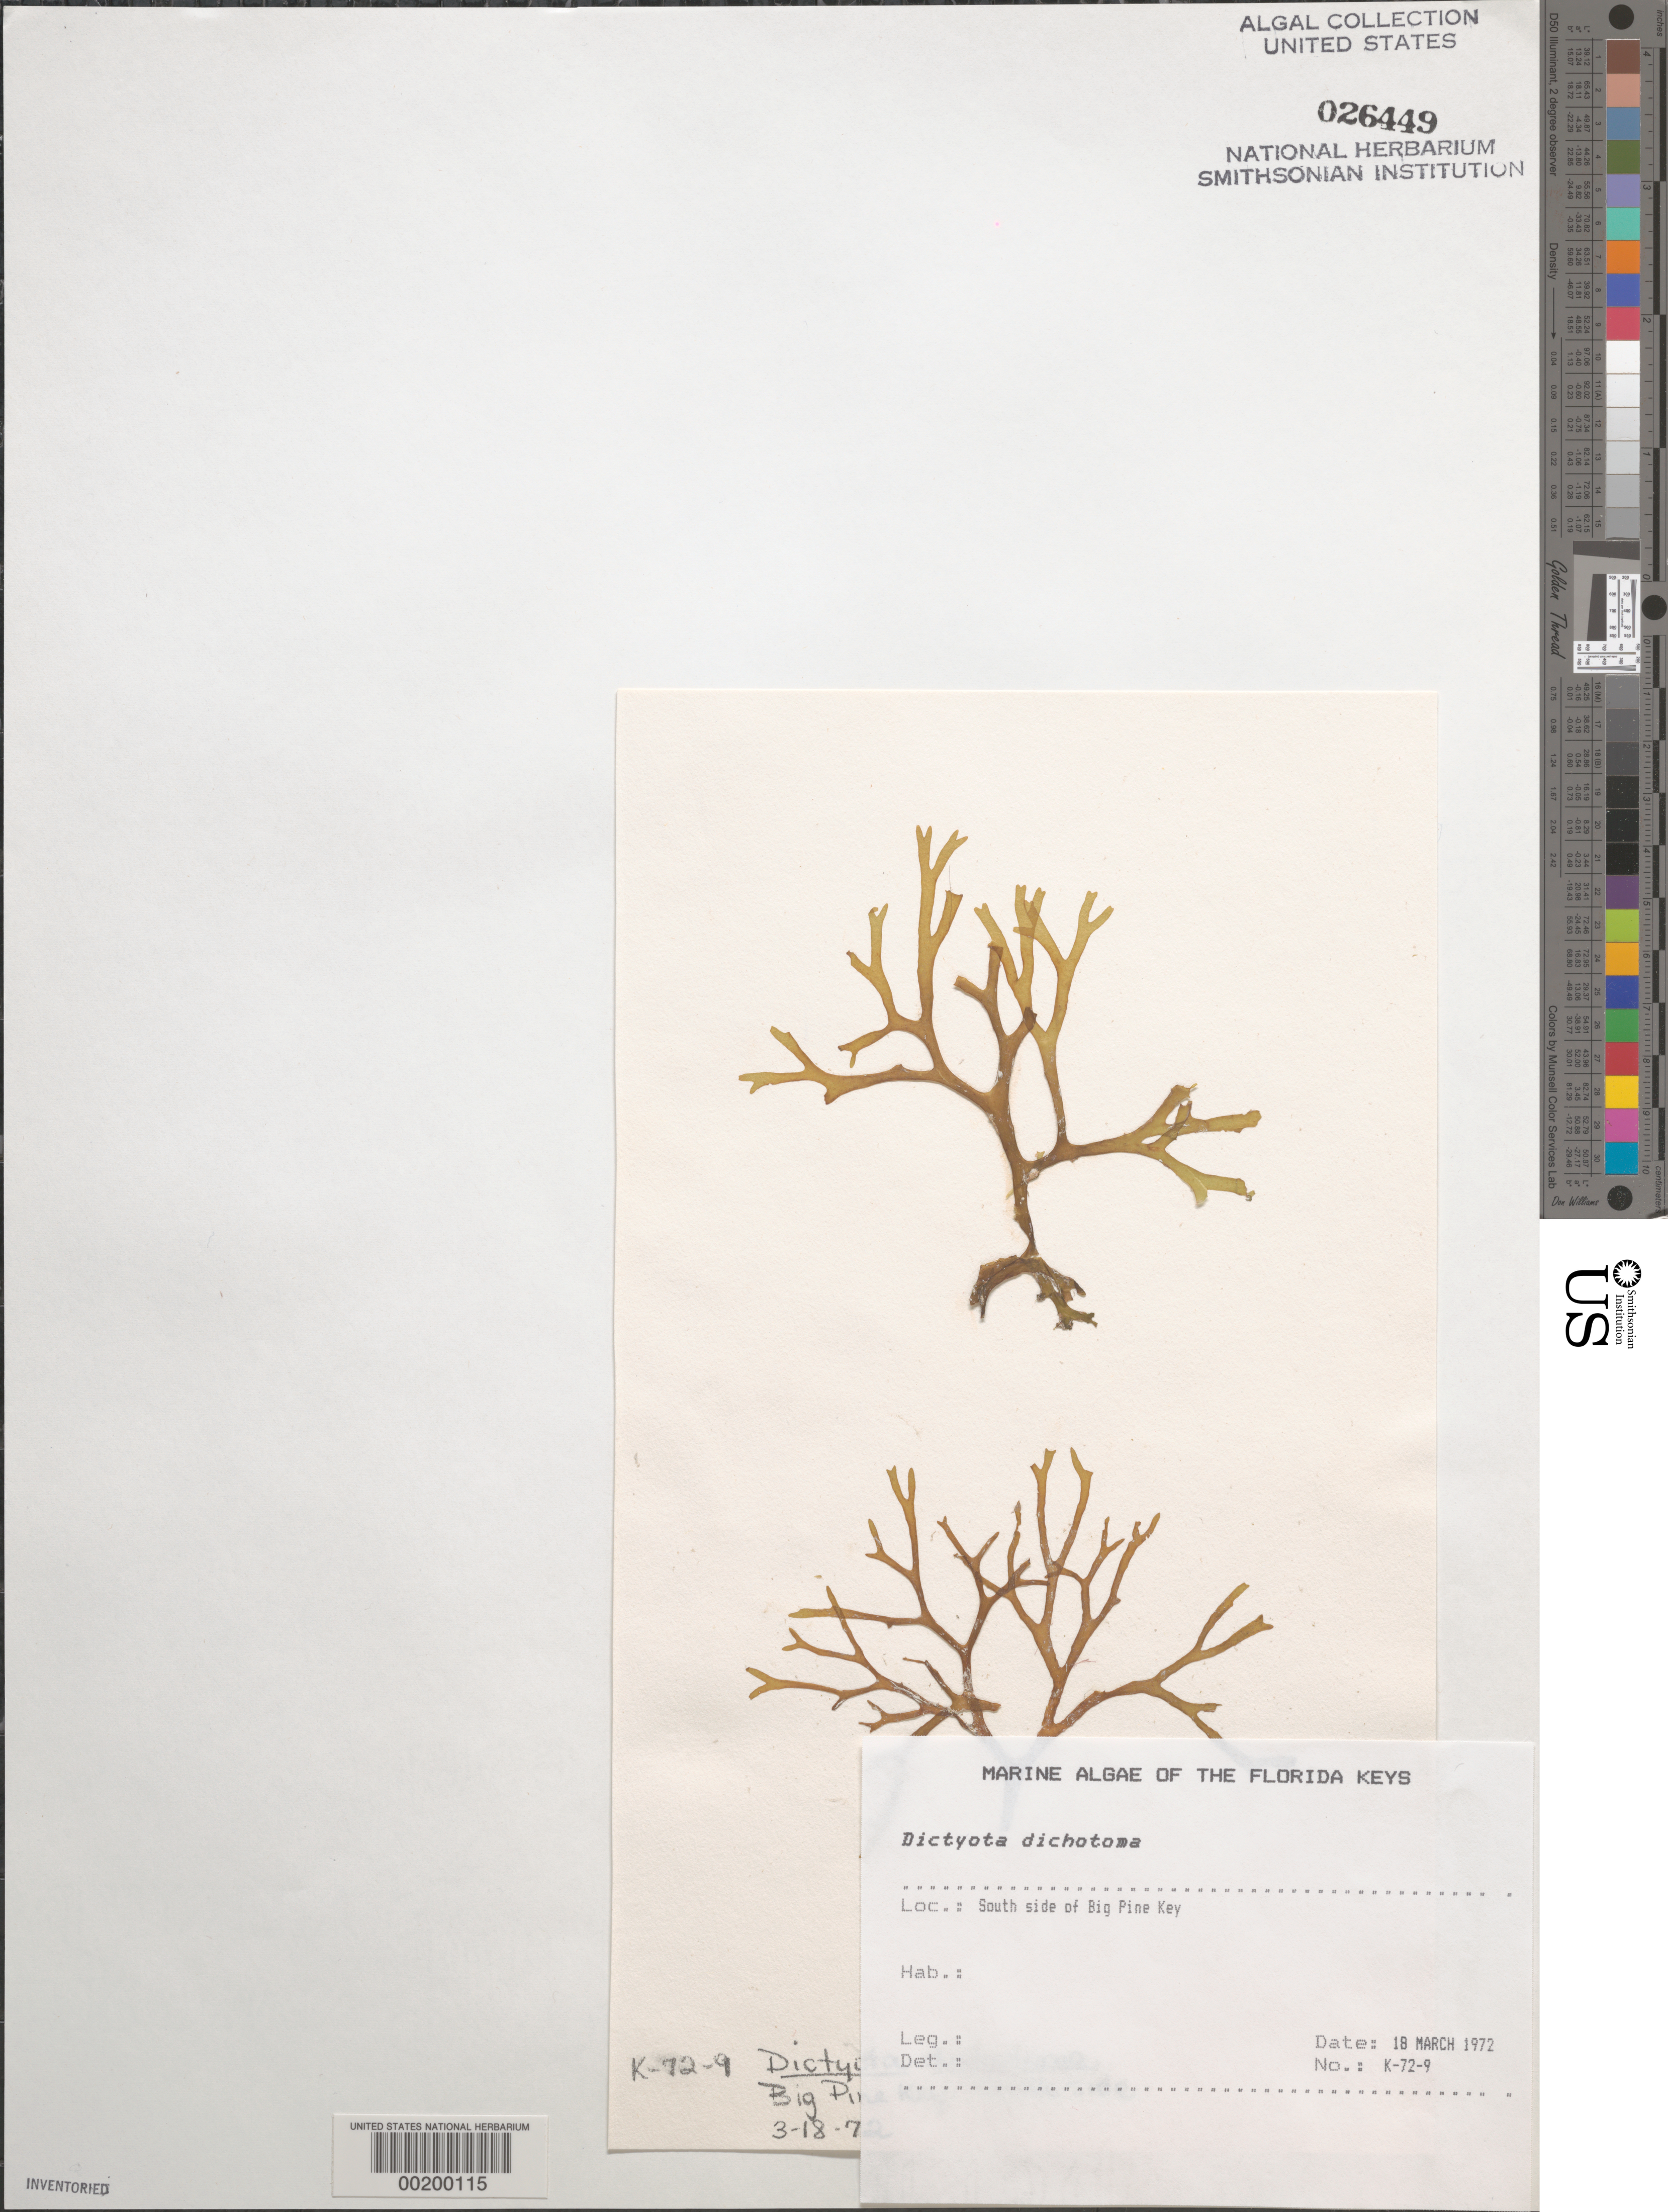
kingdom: Chromista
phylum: Ochrophyta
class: Phaeophyceae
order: Dictyotales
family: Dictyotaceae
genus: Dictyota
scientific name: Dictyota dichotoma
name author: (Huds.) J.V.Lamouroux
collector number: K-72-9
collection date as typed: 18 Mar 1972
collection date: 1972-03-18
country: United States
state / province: Florida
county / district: Monroe County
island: Big Pine Key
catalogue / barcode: US 26449